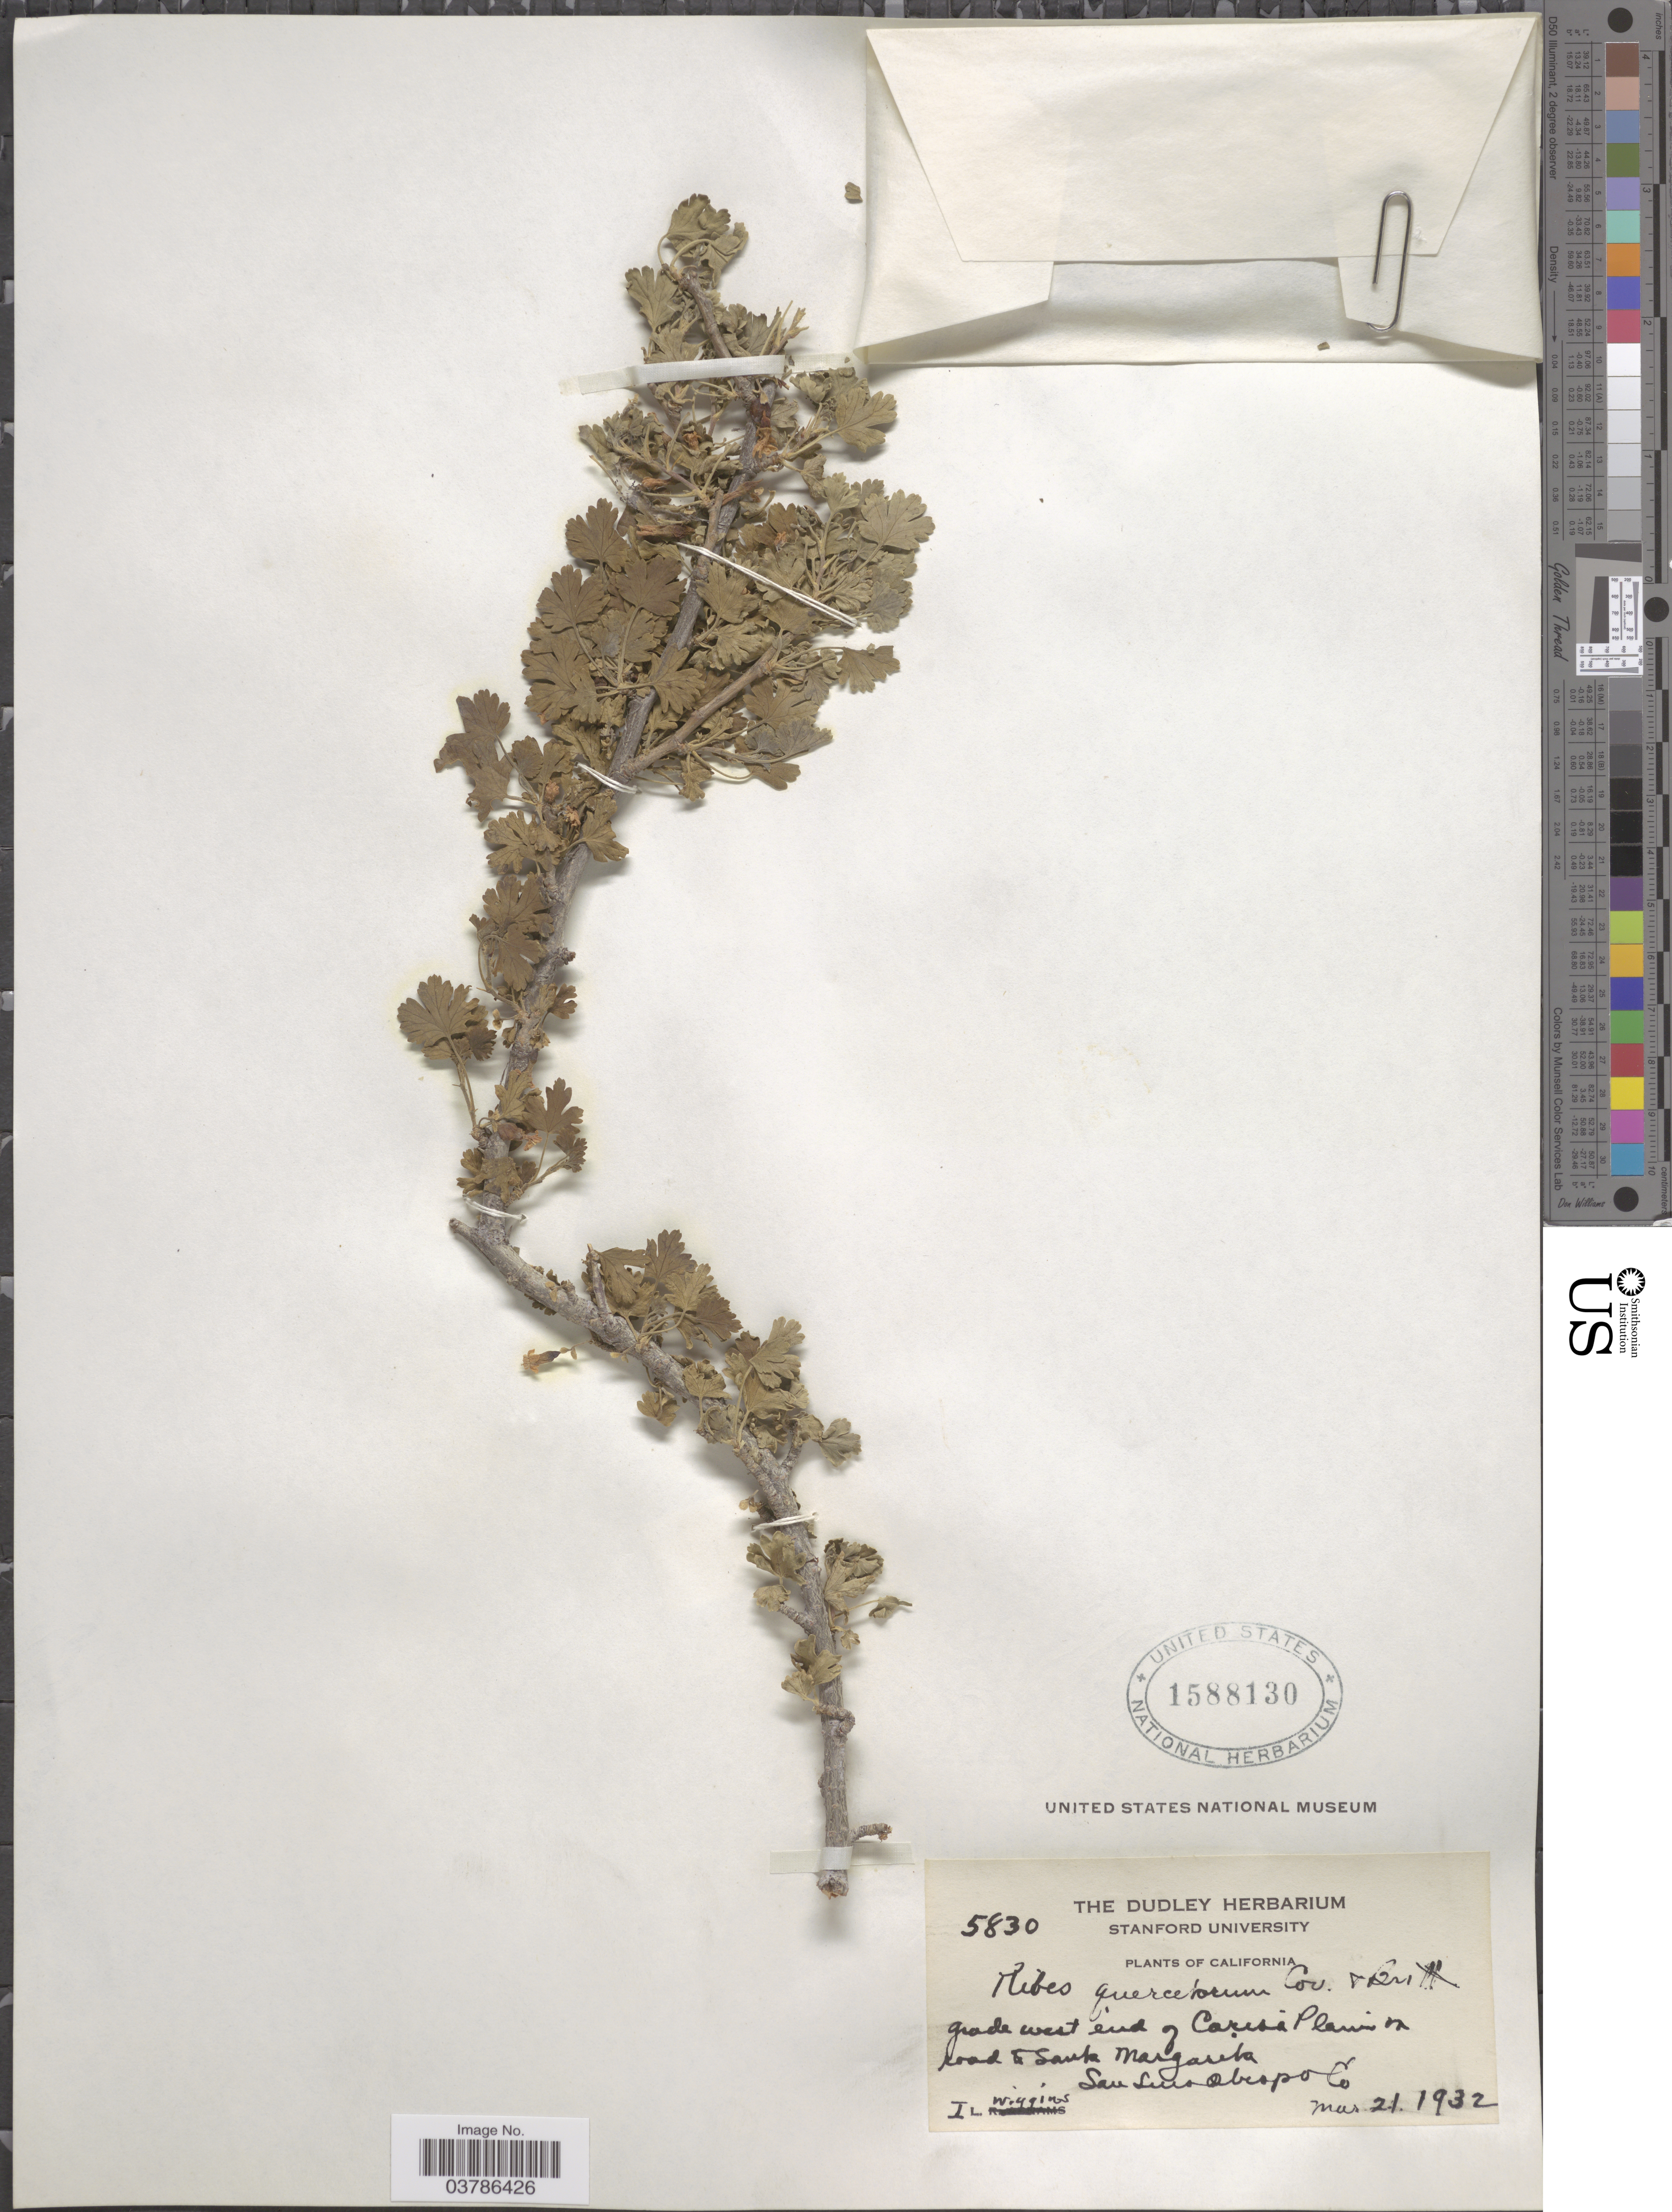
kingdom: Plantae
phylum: Tracheophyta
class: Magnoliopsida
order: Saxifragales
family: Grossulariaceae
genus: Ribes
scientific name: Ribes quercetorum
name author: Greene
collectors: I. L. Wiggins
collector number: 5830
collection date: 1932-03-21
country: United States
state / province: California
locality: Grade west end of Carisa Plains on road to Santa Margareta. San Luis Abespo Co.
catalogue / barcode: US 1588130